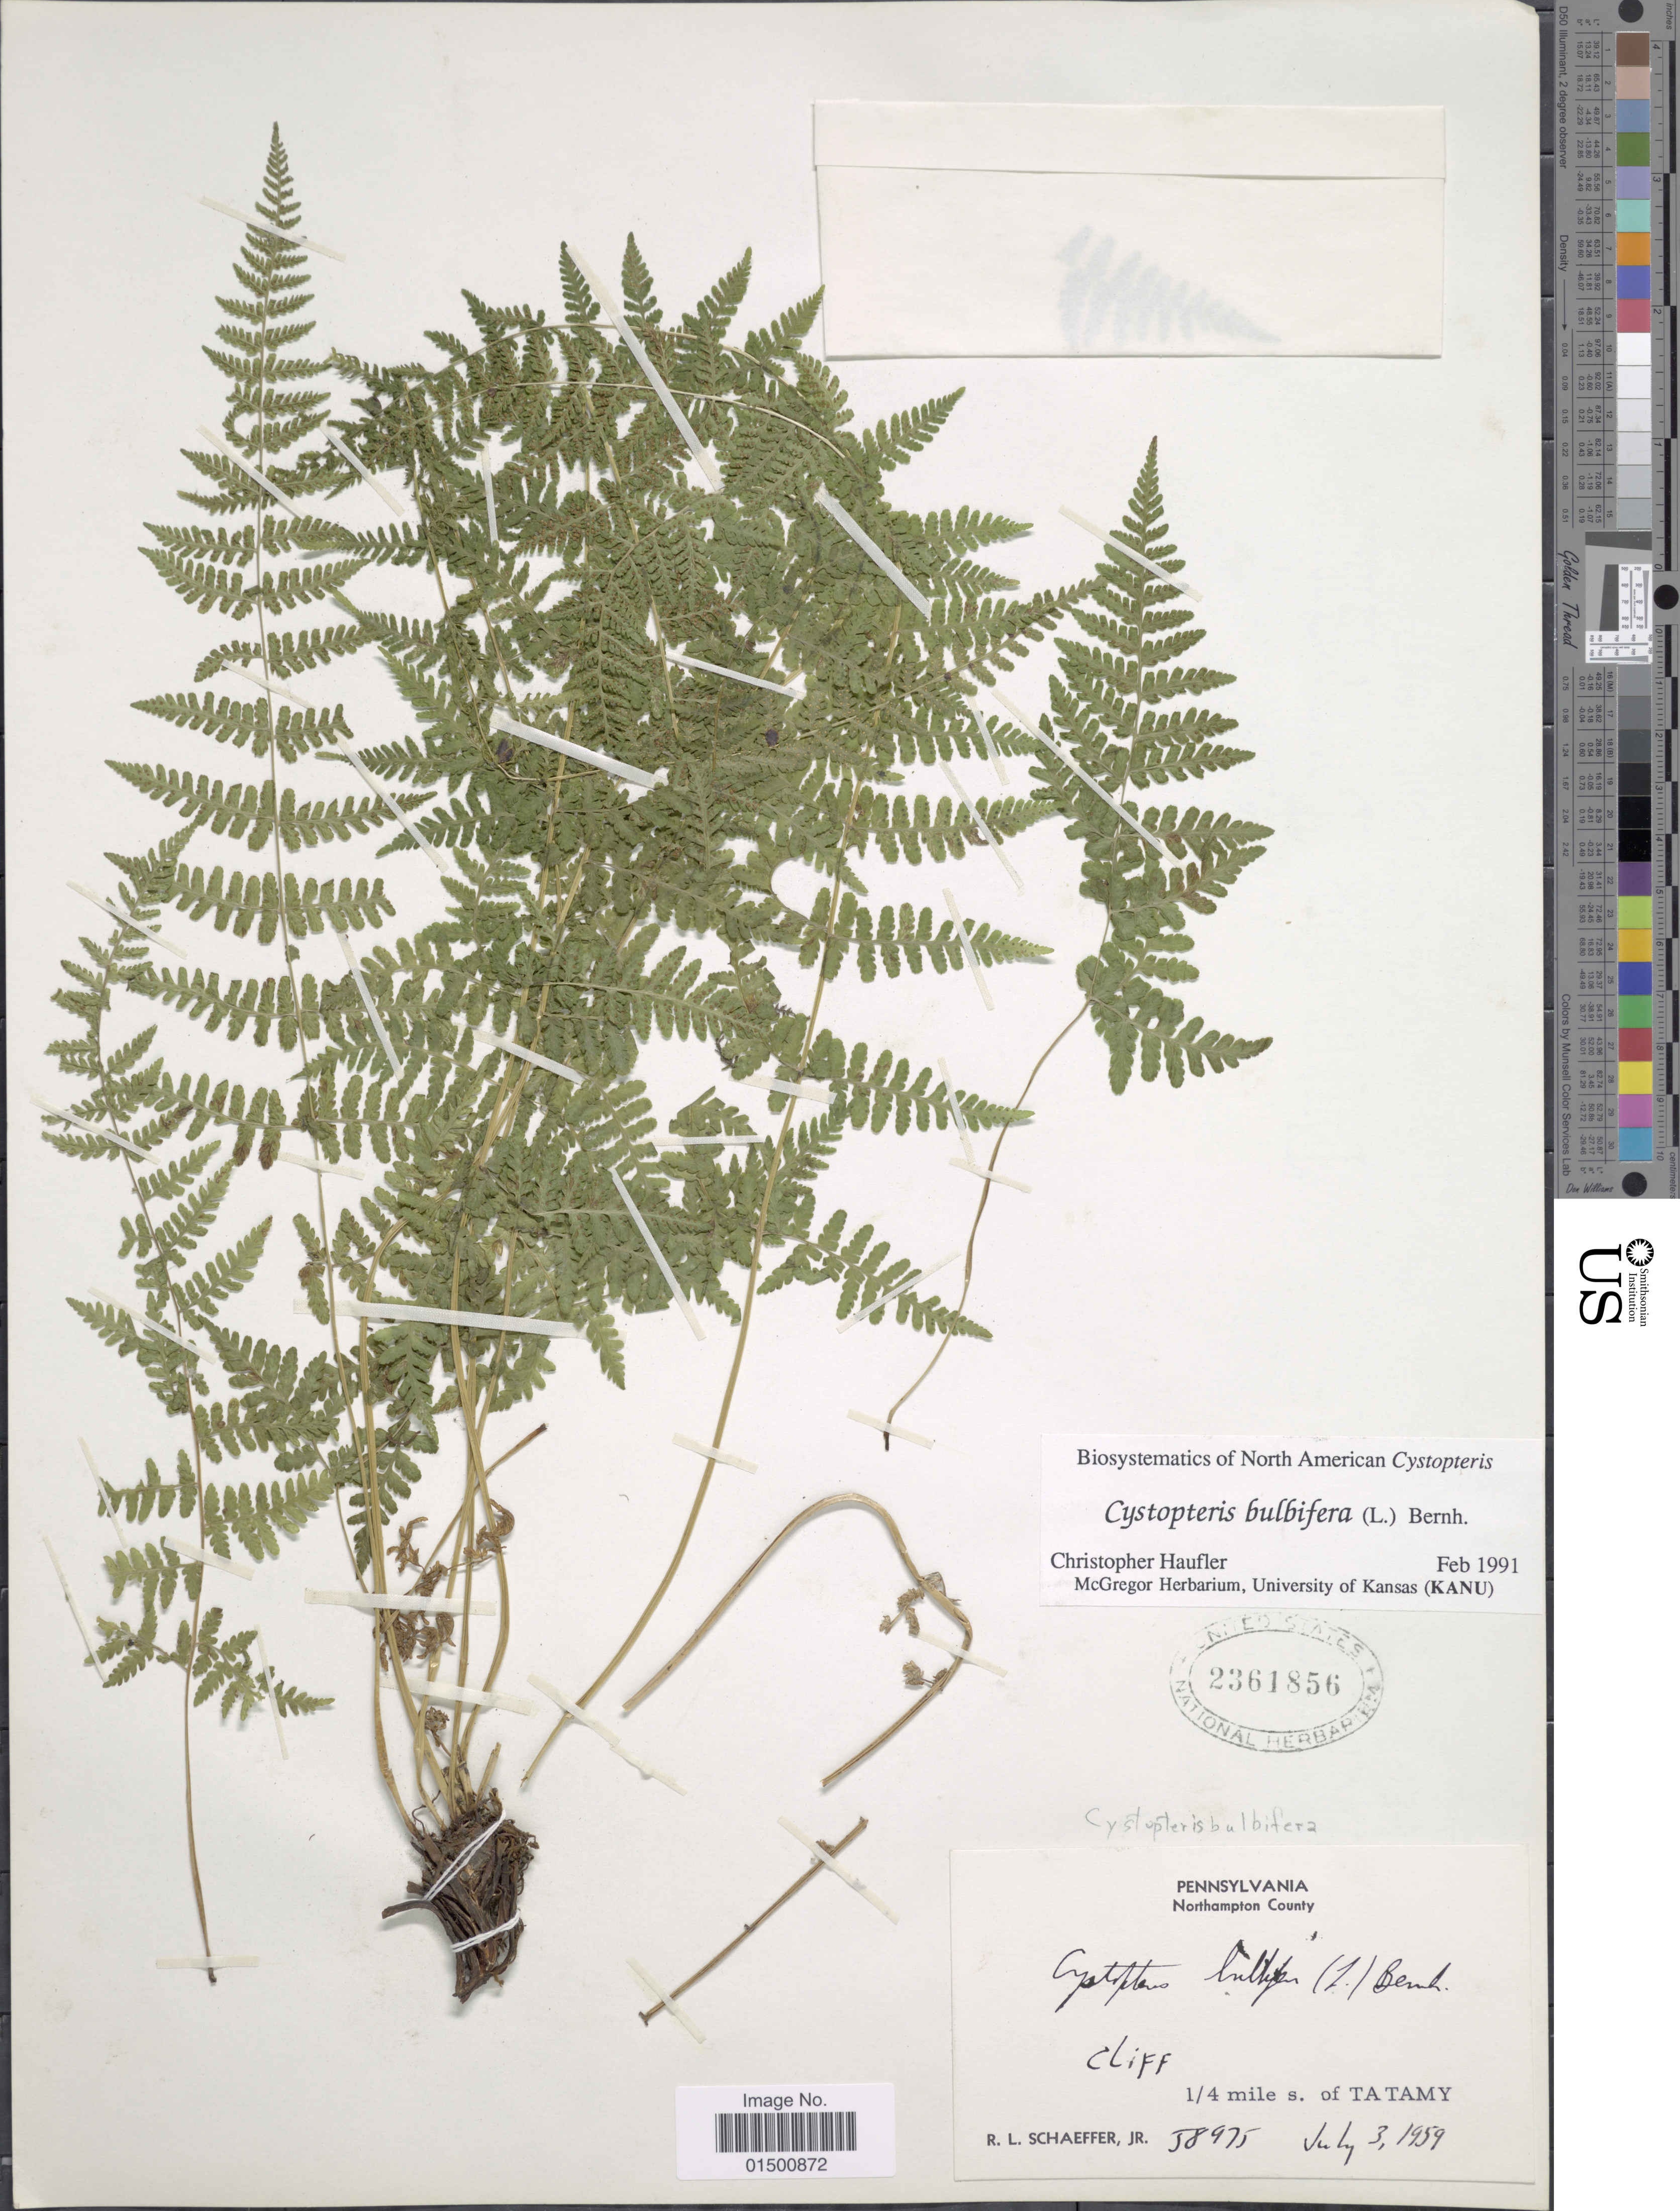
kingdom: Plantae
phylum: Tracheophyta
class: Polypodiopsida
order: Polypodiales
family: Cystopteridaceae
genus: Cystopteris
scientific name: Cystopteris bulbifera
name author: (L.) Bernh.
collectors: R. L. Schaeffer Jr.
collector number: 58975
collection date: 1959-07-03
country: United States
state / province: Pennsylvania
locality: Northampton County, 1/4 mile s. of Tatamy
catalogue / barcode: US 2361856